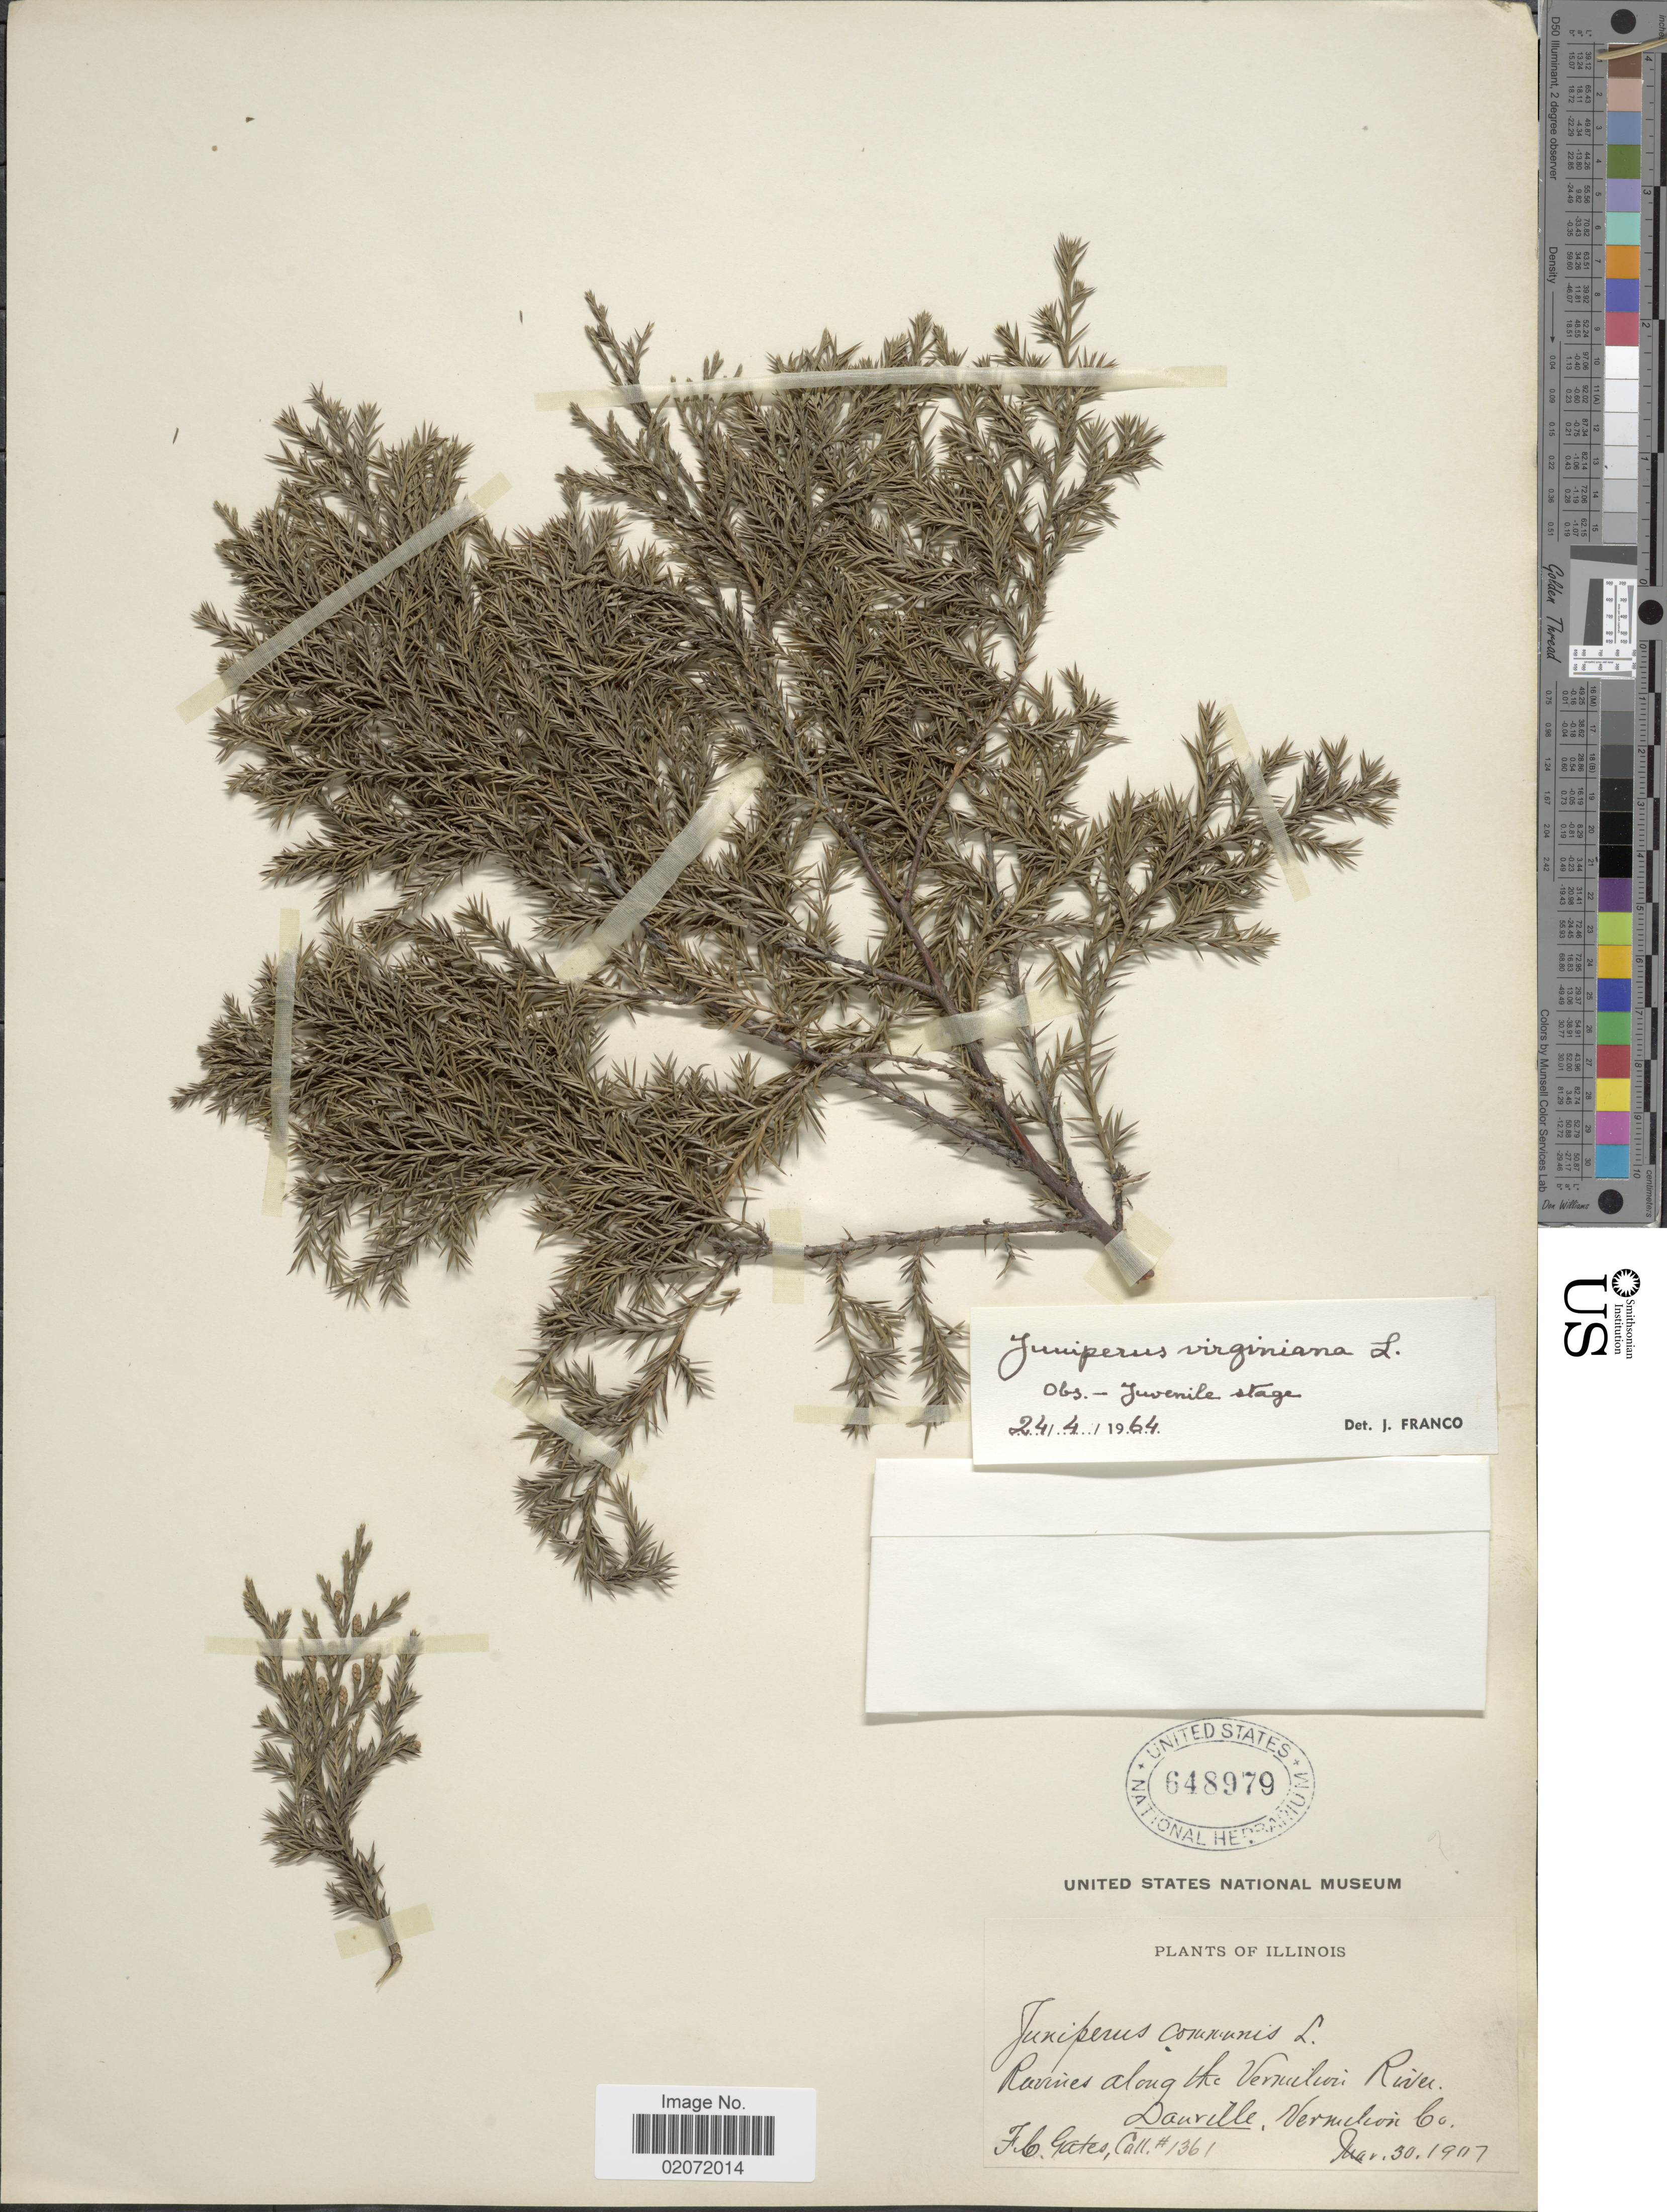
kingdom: Plantae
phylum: Tracheophyta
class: Pinopsida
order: Pinales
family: Cupressaceae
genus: Juniperus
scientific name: Juniperus virginiana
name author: L.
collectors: F. C. Gates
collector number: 1361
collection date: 1907-03-30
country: United States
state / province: Illinois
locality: Ravines along the Vermilion River, Danville, Vermilion Co.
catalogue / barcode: US 648979